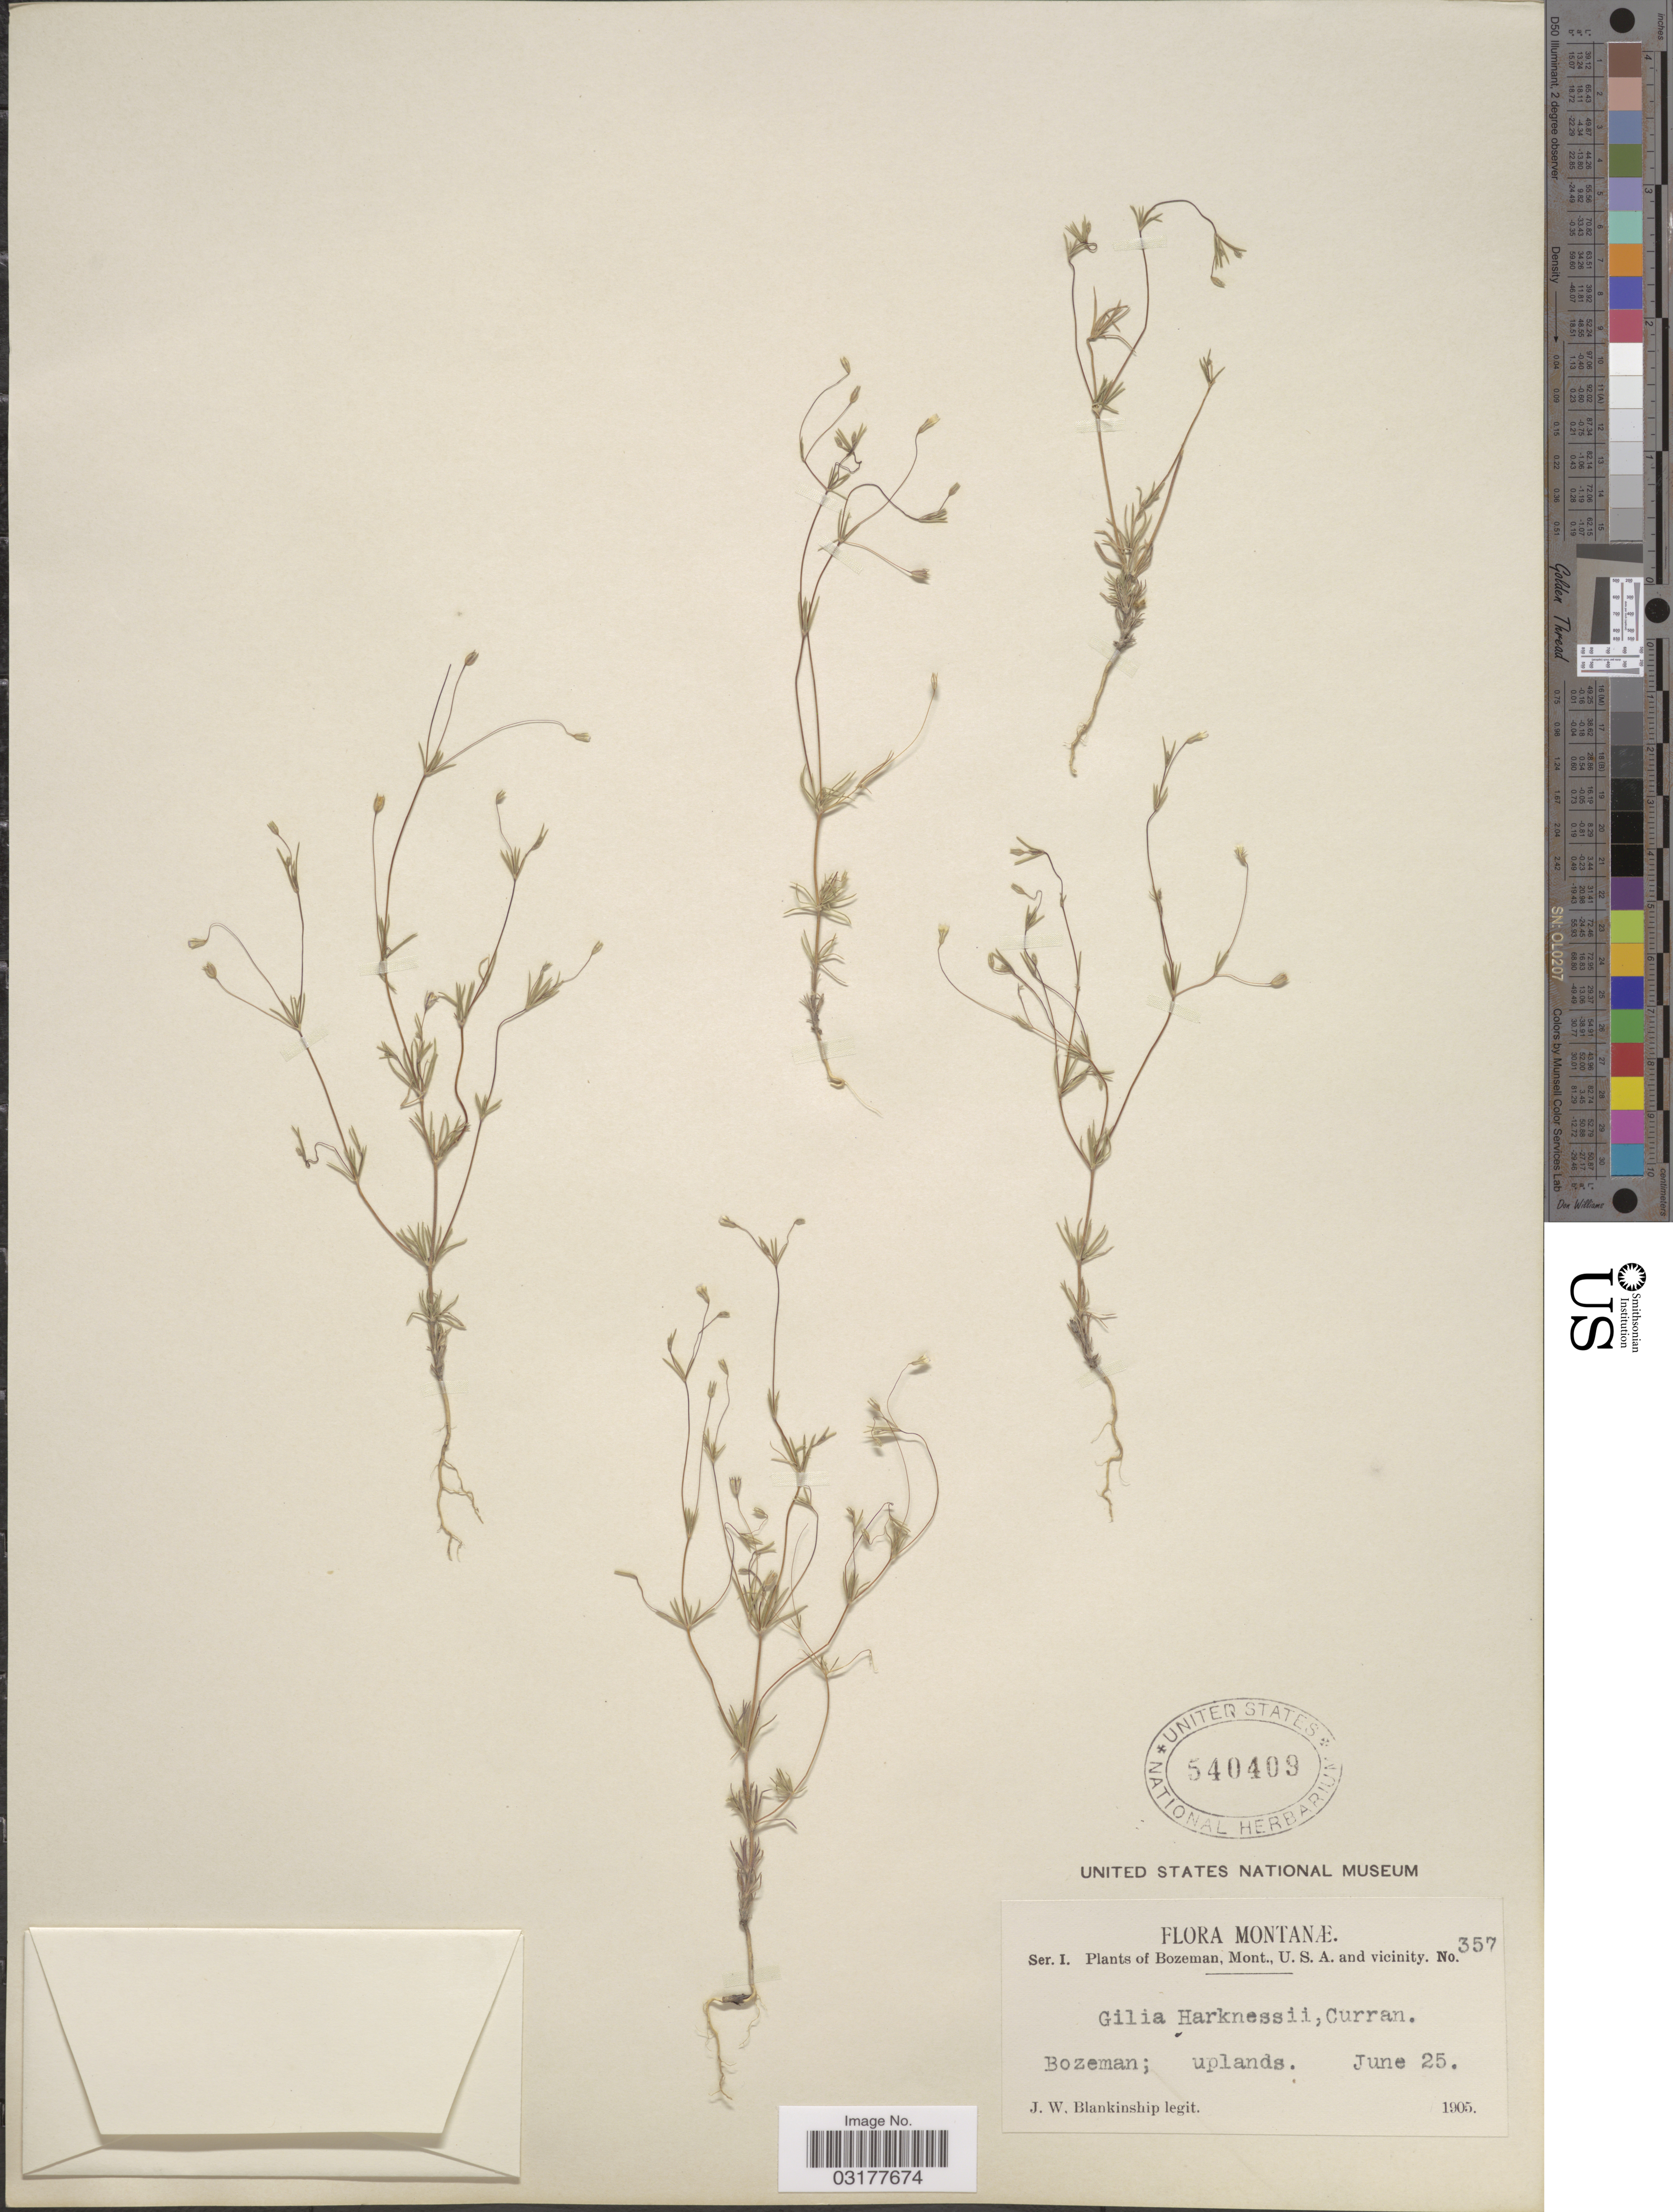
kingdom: Plantae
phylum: Tracheophyta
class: Magnoliopsida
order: Ericales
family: Polemoniaceae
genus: Leptosiphon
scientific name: Leptosiphon septentrionalis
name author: (H. Mason) J.M. Porter & L.A. Johnson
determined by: Strong, Mark T., (BOT), Smithsonian Institution - National Museum of Natural History (UNITED STATES)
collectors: J. W. Blankinship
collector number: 357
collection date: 1905-06-25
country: United States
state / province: Montana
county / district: Gallatin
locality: Bozeman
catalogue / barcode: US 540409